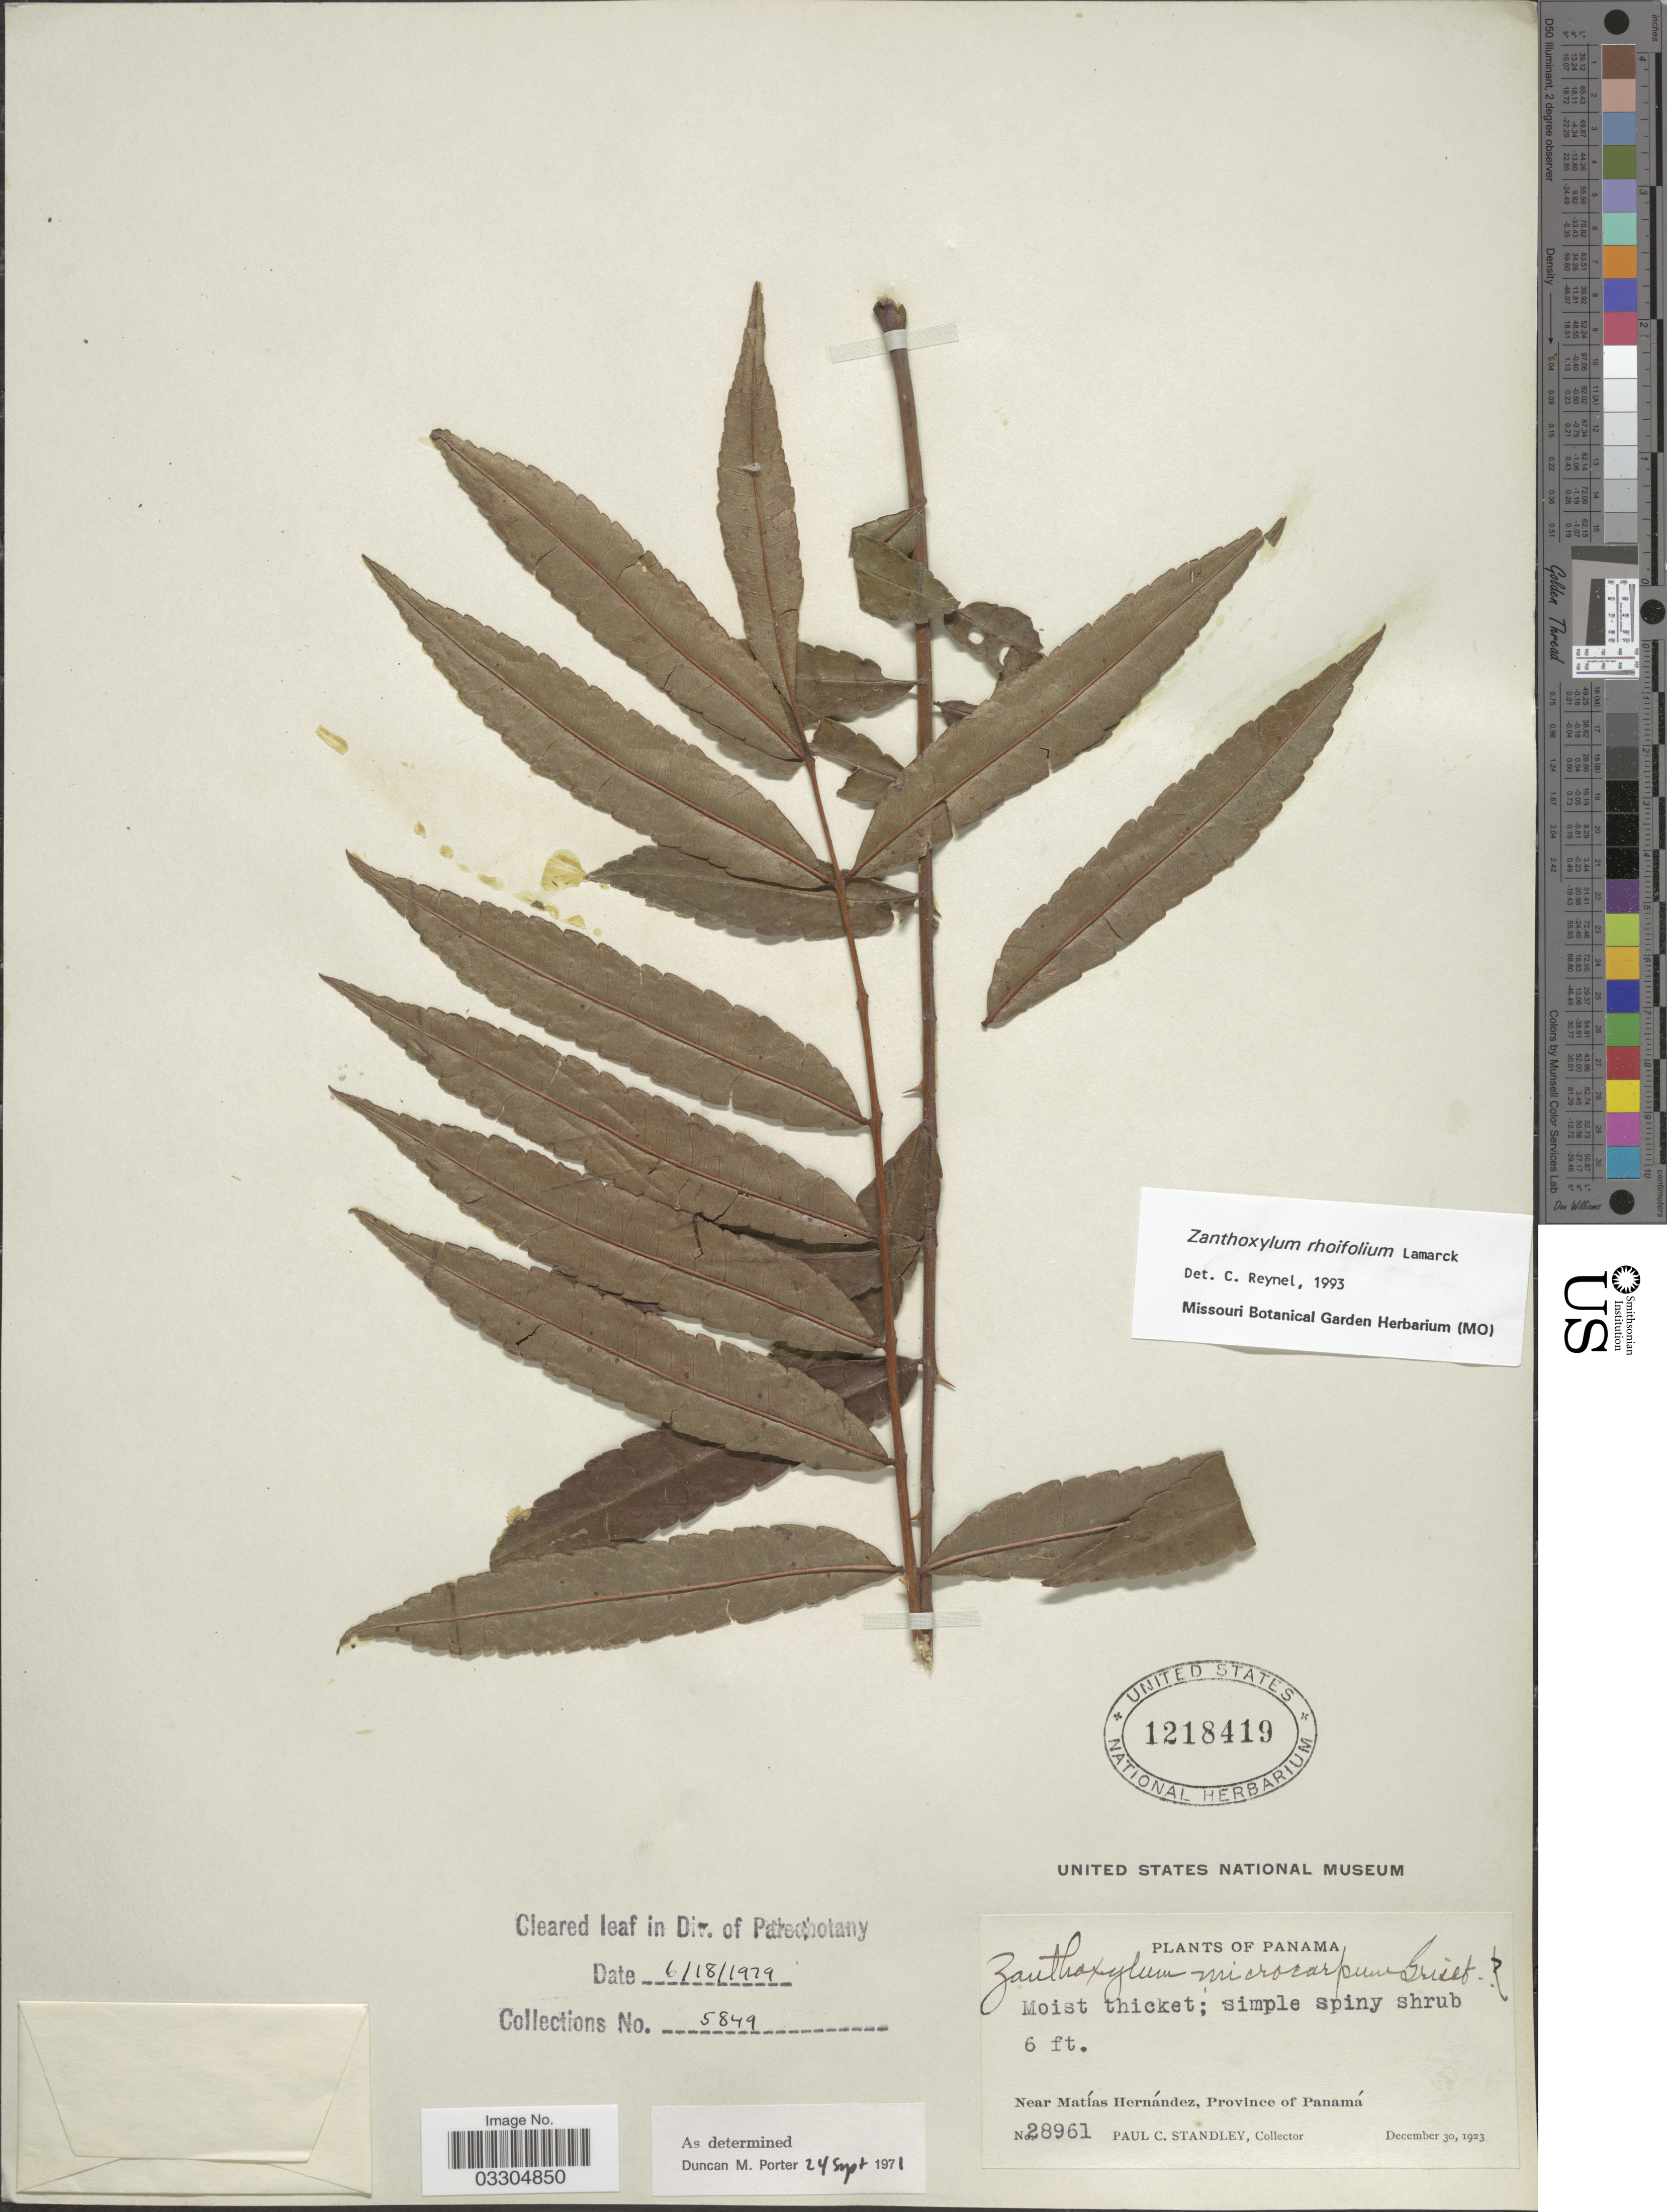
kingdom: Plantae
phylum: Tracheophyta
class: Magnoliopsida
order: Sapindales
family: Rutaceae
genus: Zanthoxylum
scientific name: Zanthoxylum rhoifolium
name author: Lam.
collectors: P. C. Standley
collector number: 28961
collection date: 1923-12-30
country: Panama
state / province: Panamá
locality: Near Matías Hernández.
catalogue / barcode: US 1218419